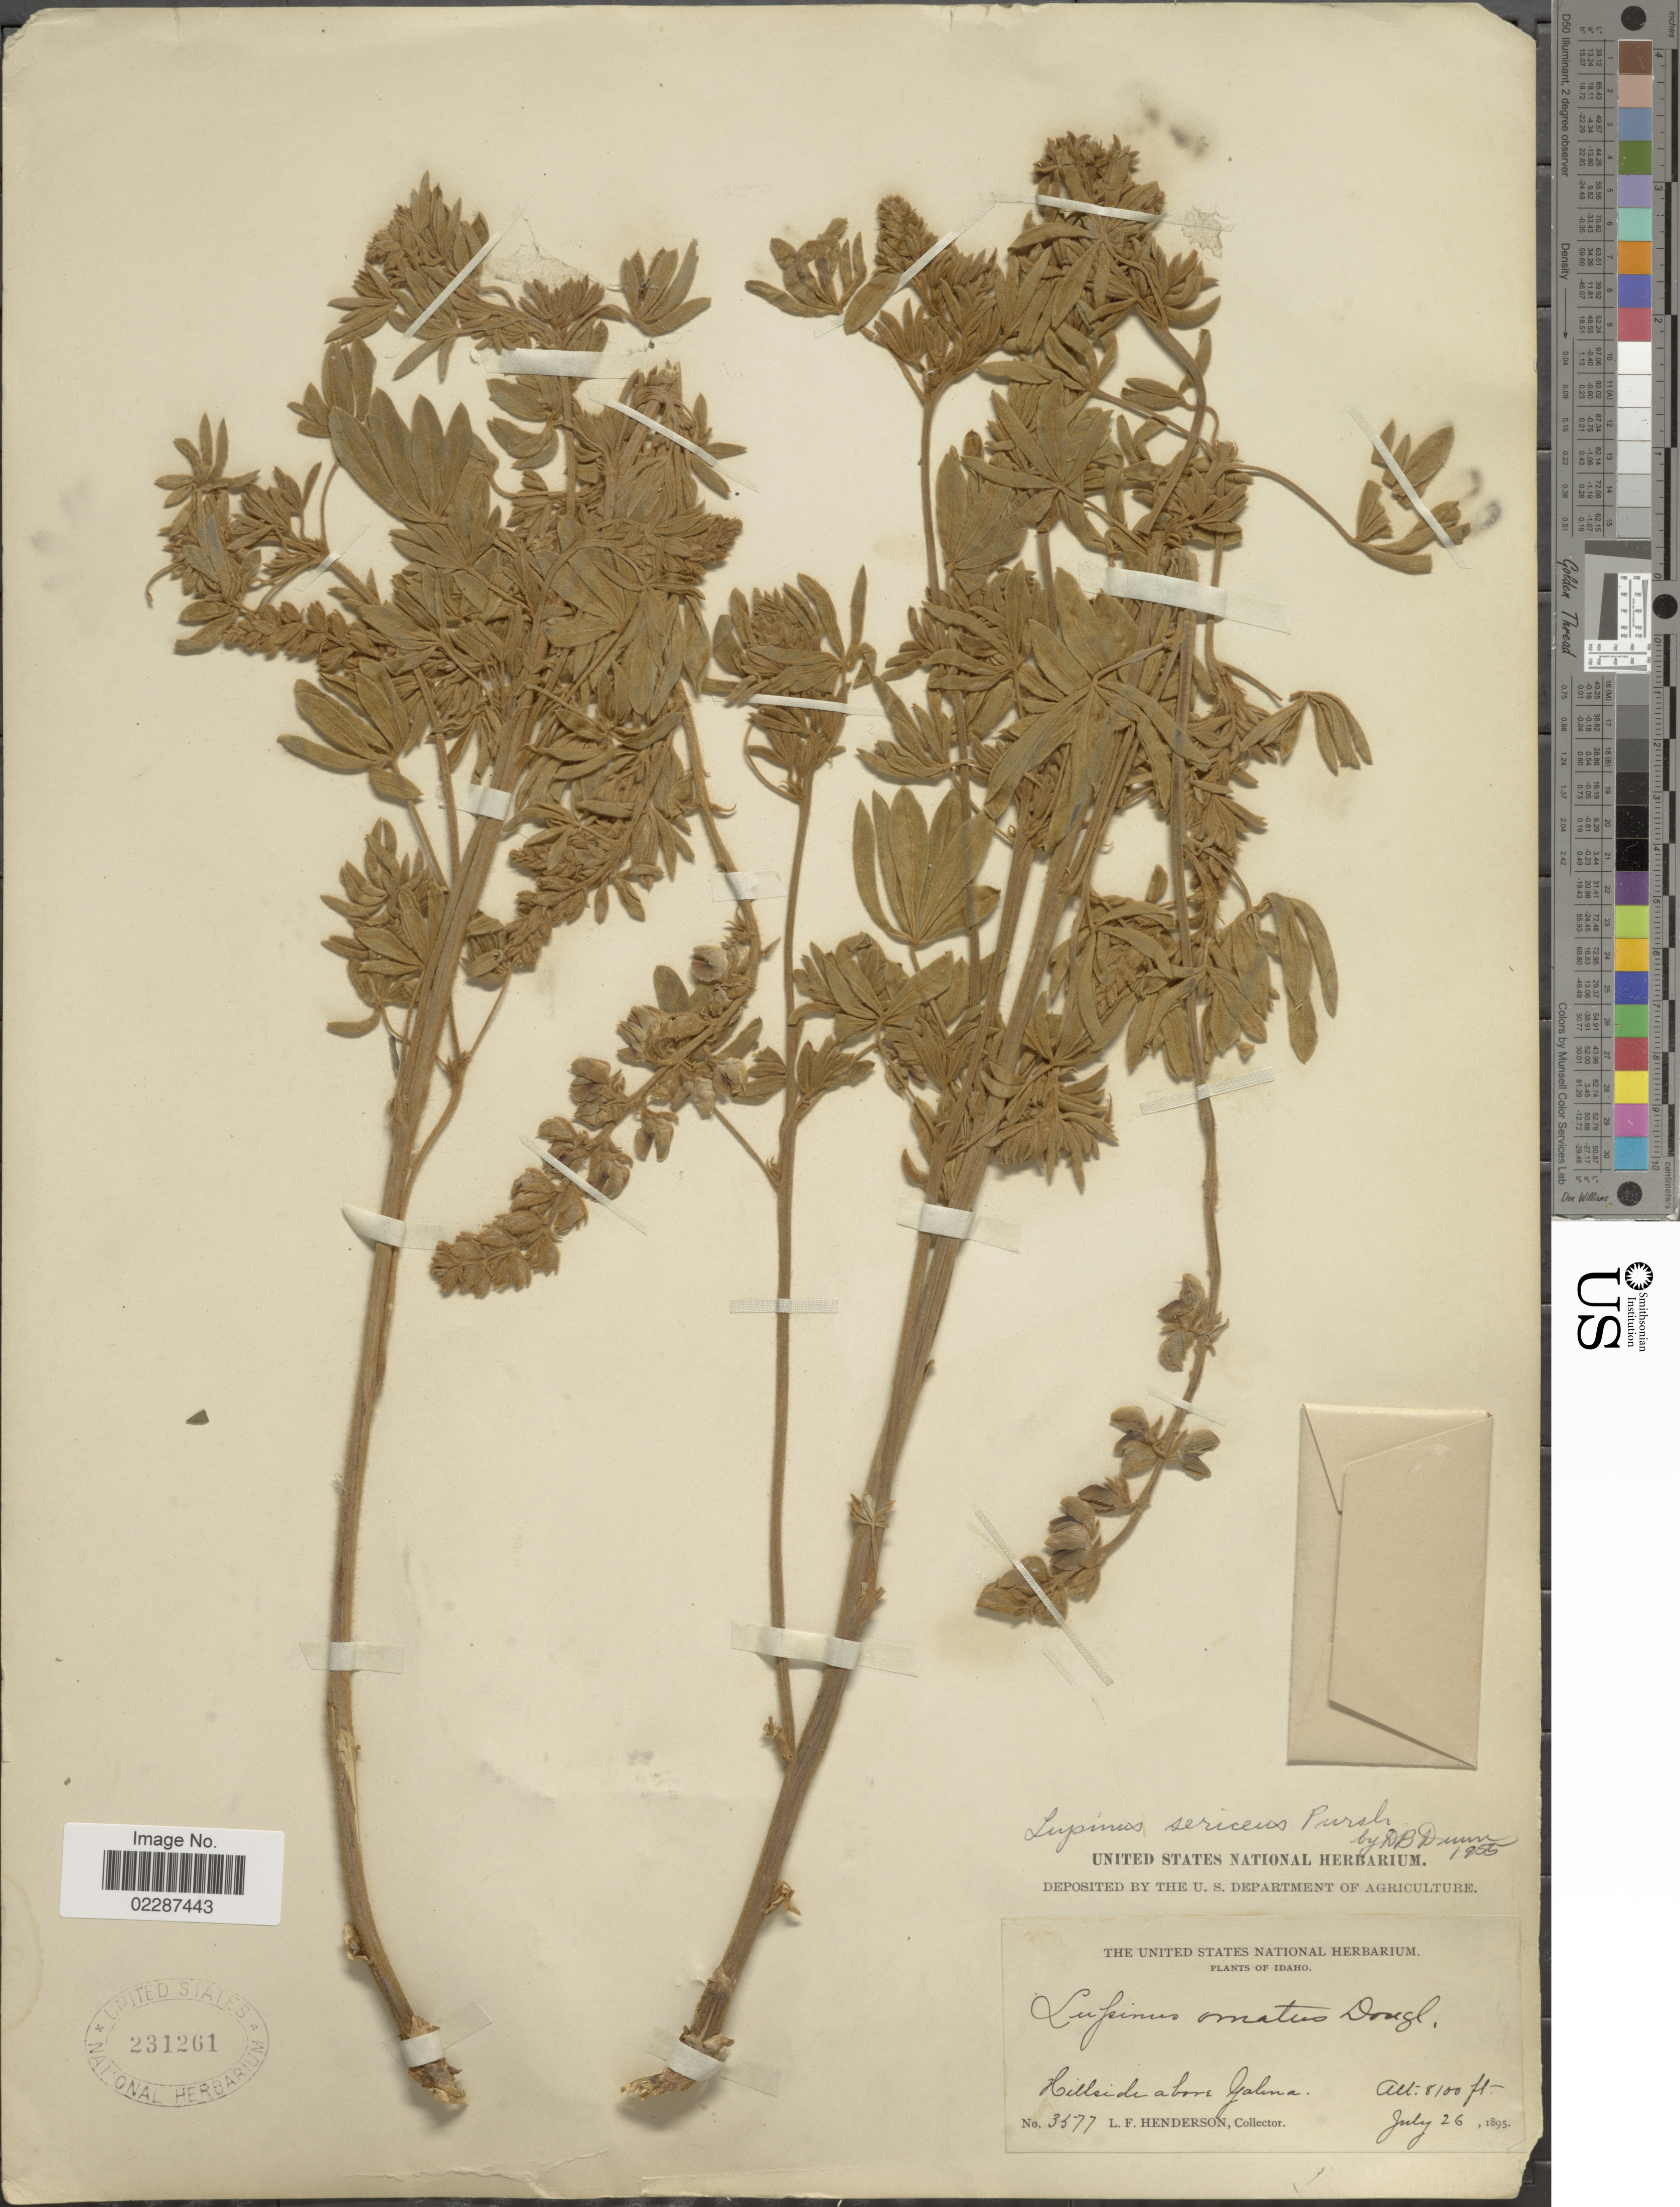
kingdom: Plantae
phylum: Tracheophyta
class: Magnoliopsida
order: Fabales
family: Fabaceae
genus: Lupinus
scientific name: Lupinus sericeus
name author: Pursh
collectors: L. Henderson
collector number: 3577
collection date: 1895-07-26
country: United States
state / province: Idaho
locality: Hillside above Yalina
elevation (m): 2469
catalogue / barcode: US 231261